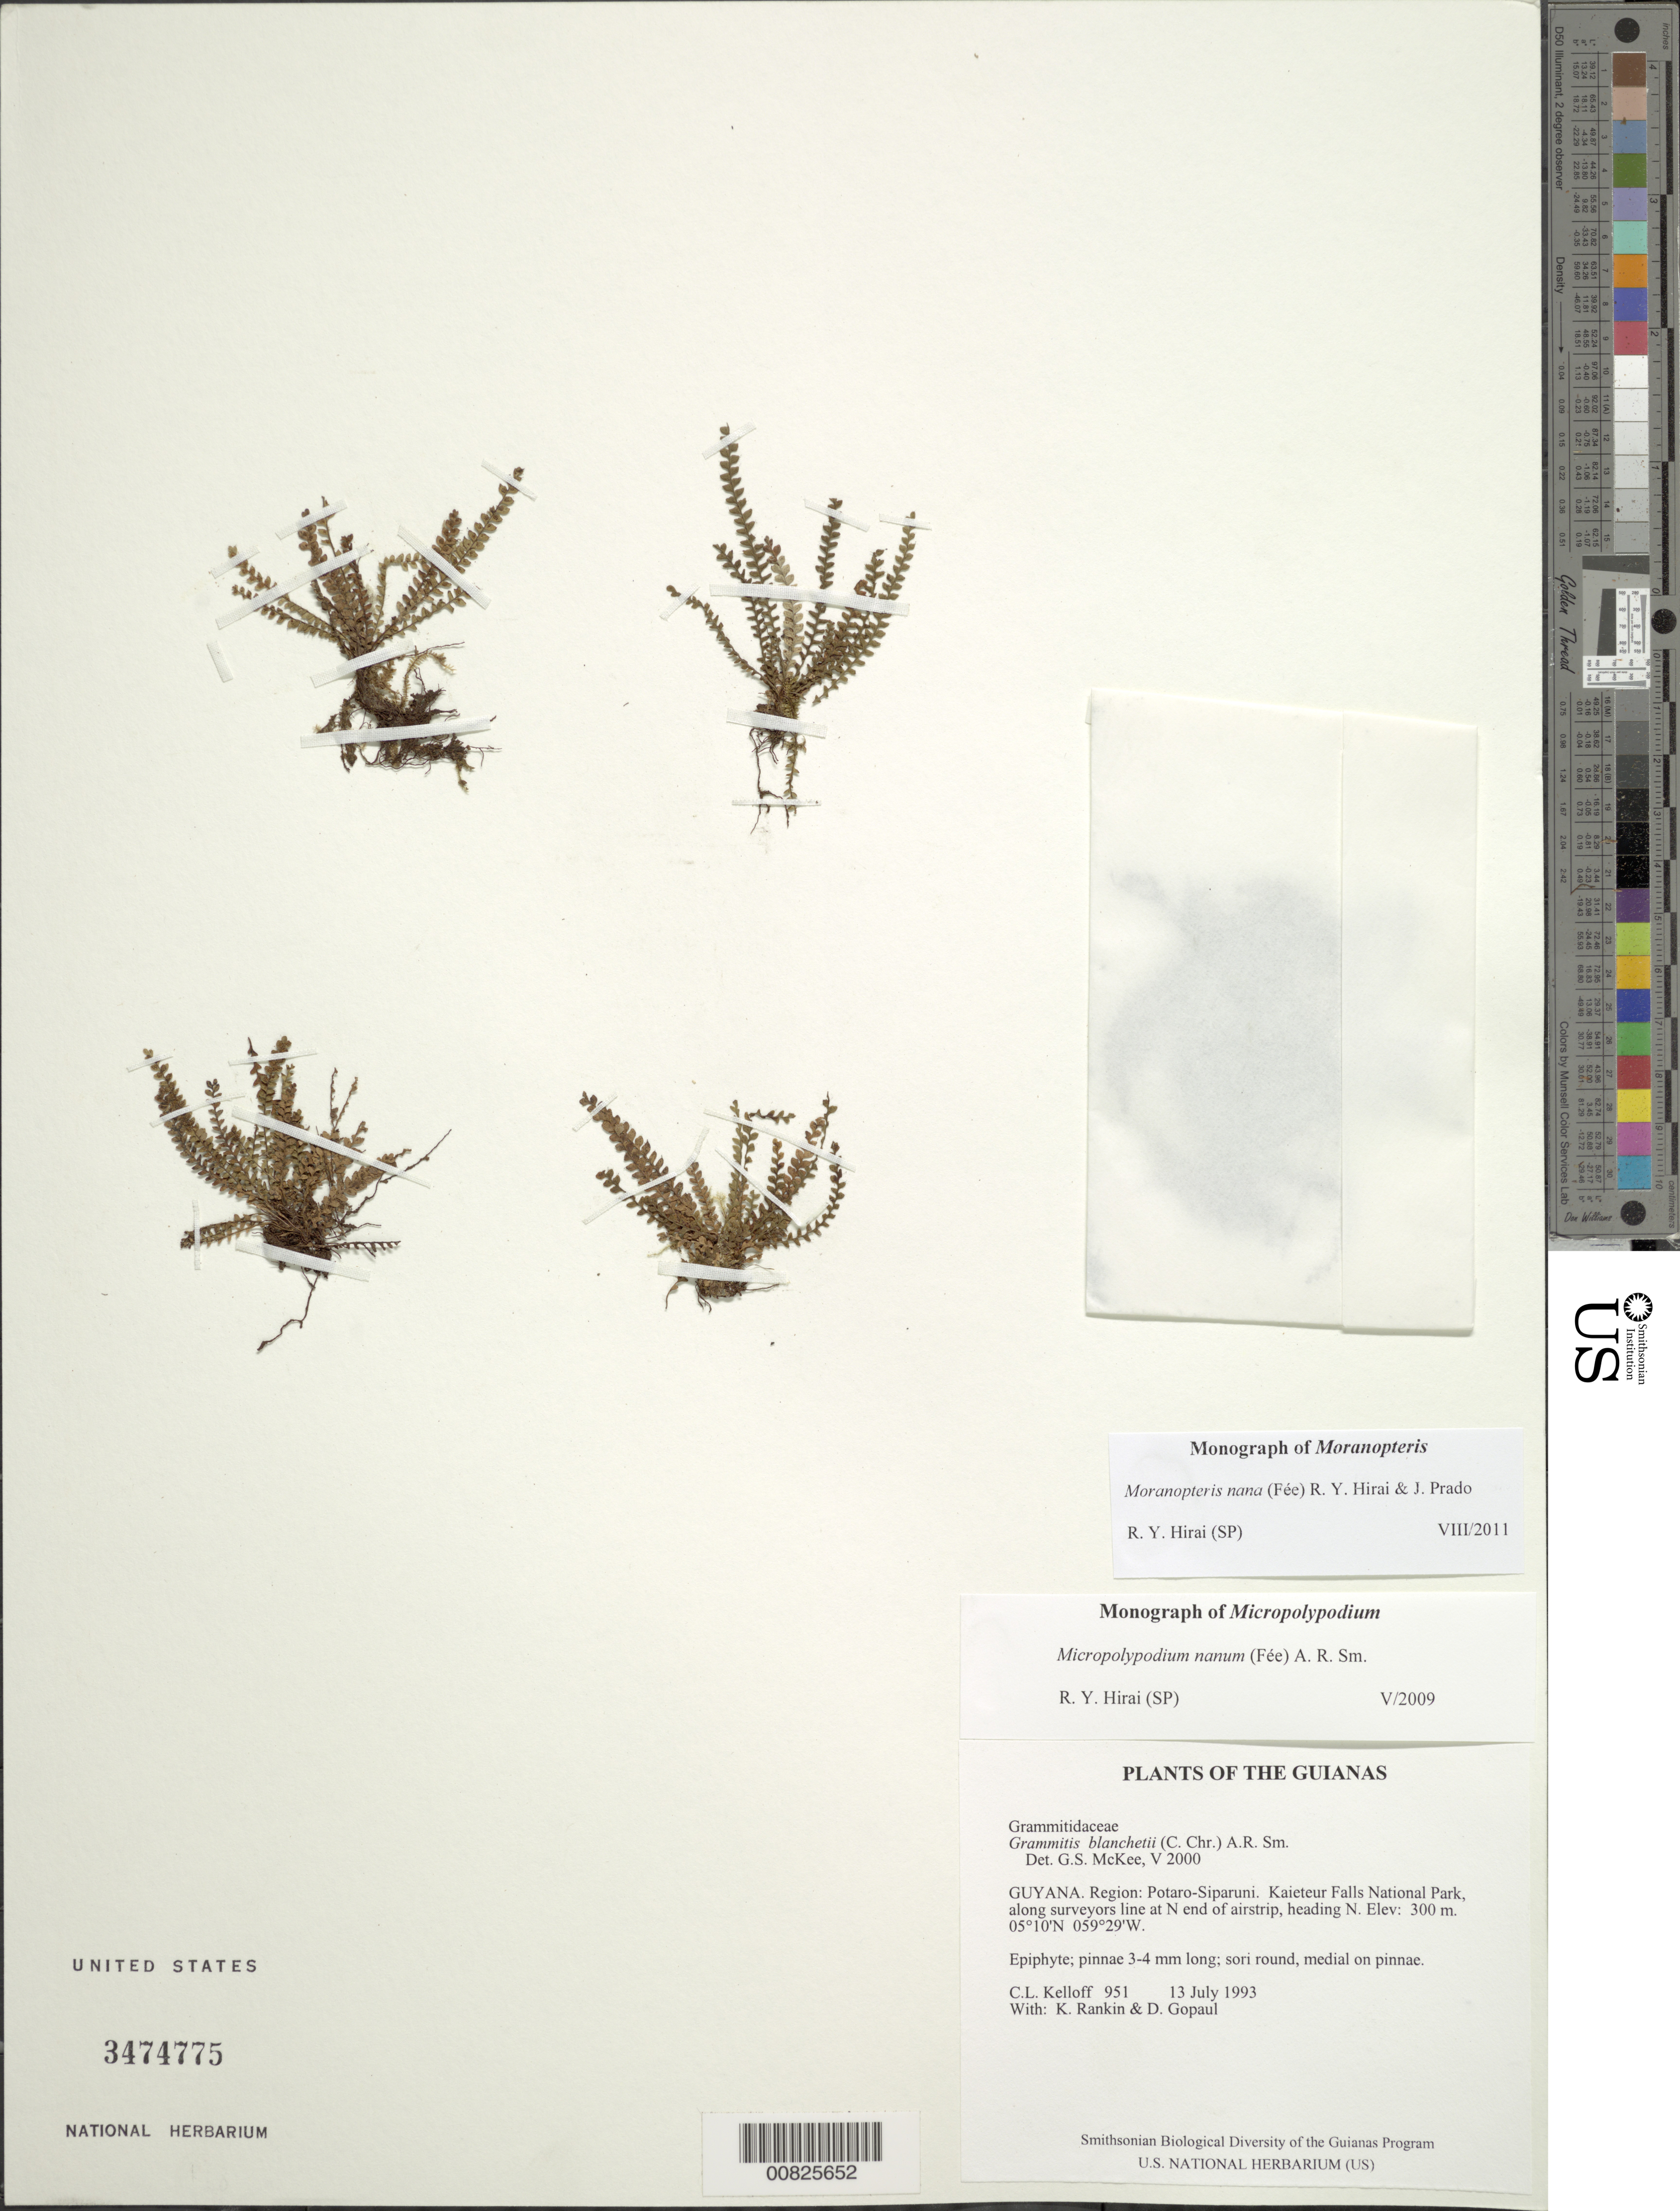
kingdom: Plantae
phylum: Tracheophyta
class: Polypodiopsida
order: Polypodiales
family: Polypodiaceae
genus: Moranopteris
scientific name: Moranopteris nana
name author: (Fée) R. Y. Hirai & J. Prado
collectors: C. L. Kelloff, K. Rankin & D. Gopaul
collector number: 951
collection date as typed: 13 July 1993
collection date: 1993-07-13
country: Guyana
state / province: Potaro-Siparuni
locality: Kaieteur Falls National Park, along surveyors line at N end of airstrip, heading N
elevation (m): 300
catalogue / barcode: US 3474775